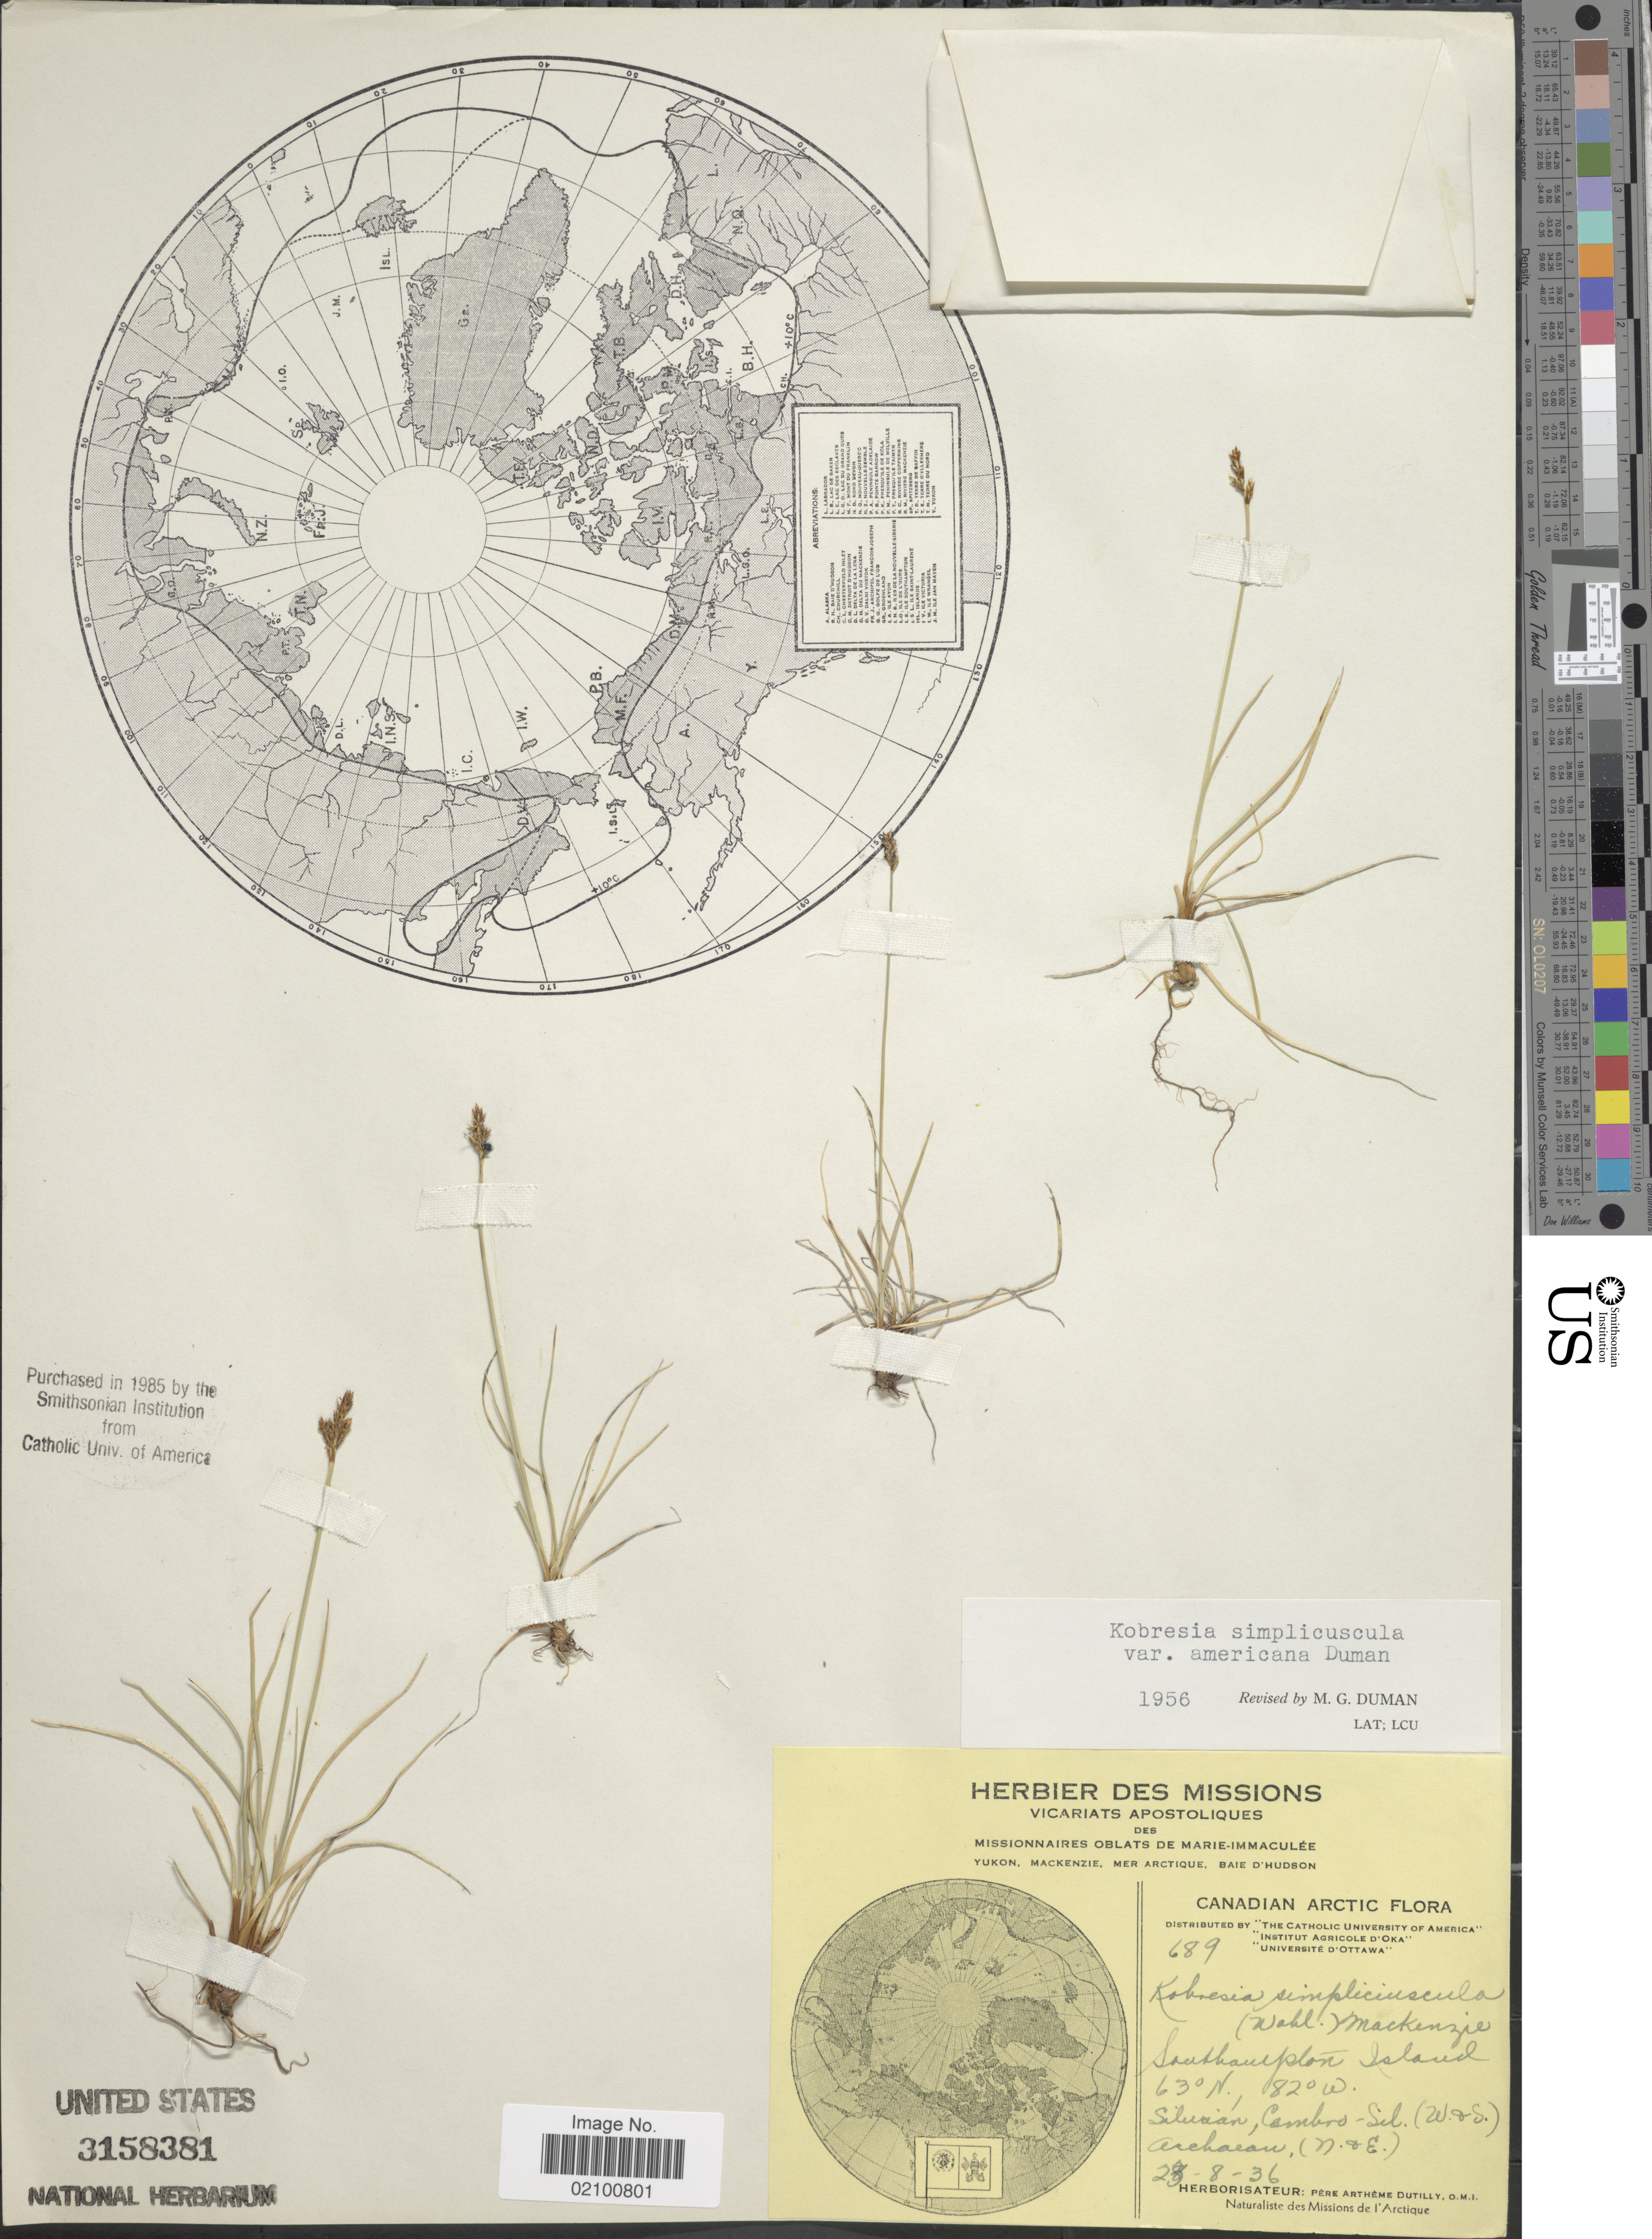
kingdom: Plantae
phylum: Tracheophyta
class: Liliopsida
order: Poales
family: Cyperaceae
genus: Carex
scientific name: Carex simpliciuscula subsp. simpliciuscula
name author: Wahlenb.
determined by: Strong, M. T., (US), Smithsonian Institution - National Museum of Natural History (UNITED STATES)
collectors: ex Herb. Pêre Arthême Dutilly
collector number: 689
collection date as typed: Transcribed d/m/y: 23/8/36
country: Canada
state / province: Nunavut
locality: Canadian Arctic, Southampton Island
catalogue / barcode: US 3158381